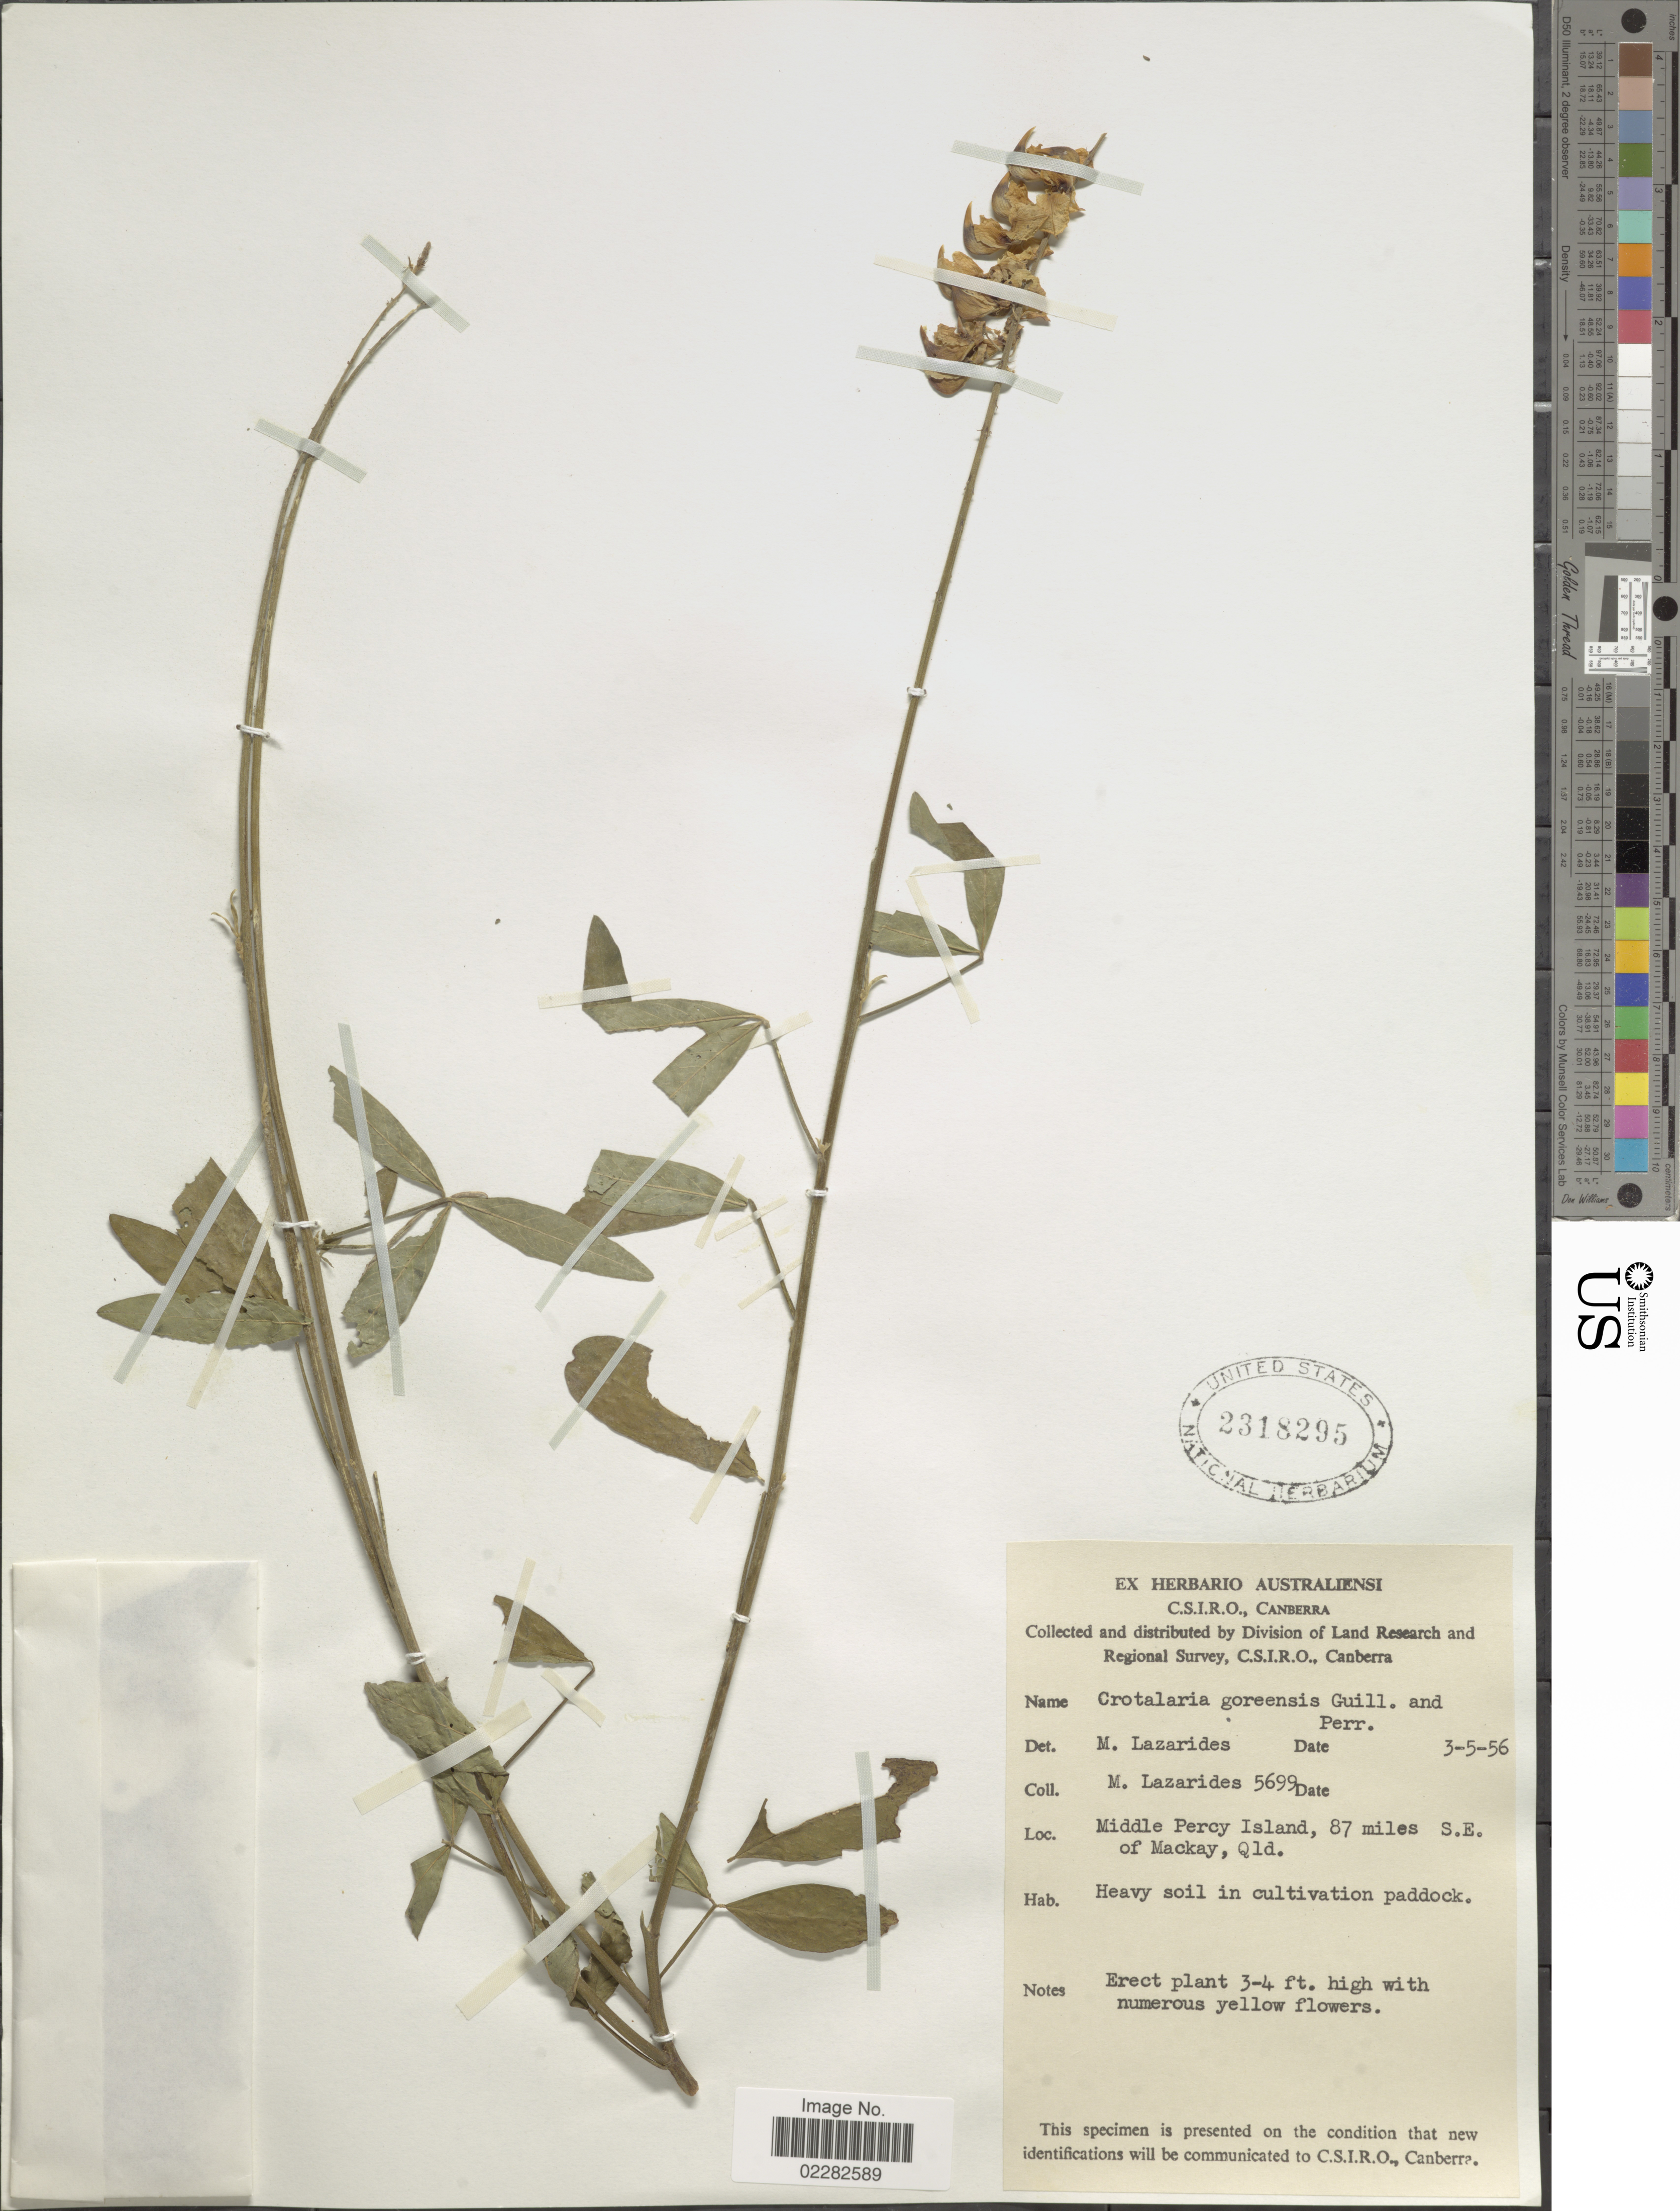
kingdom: Plantae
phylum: Tracheophyta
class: Magnoliopsida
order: Fabales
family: Fabaceae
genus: Crotalaria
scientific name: Crotalaria goreensis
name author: Guill. & Perr.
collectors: M. Lazarides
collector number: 5699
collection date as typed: Transcribed d/m/y: 3/5/56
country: Australia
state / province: Queensland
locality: Middle Percy Island, 87 miles S.E. of Mackay, Qld., heavy soil in cultivation paddock.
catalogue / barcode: US 2318295